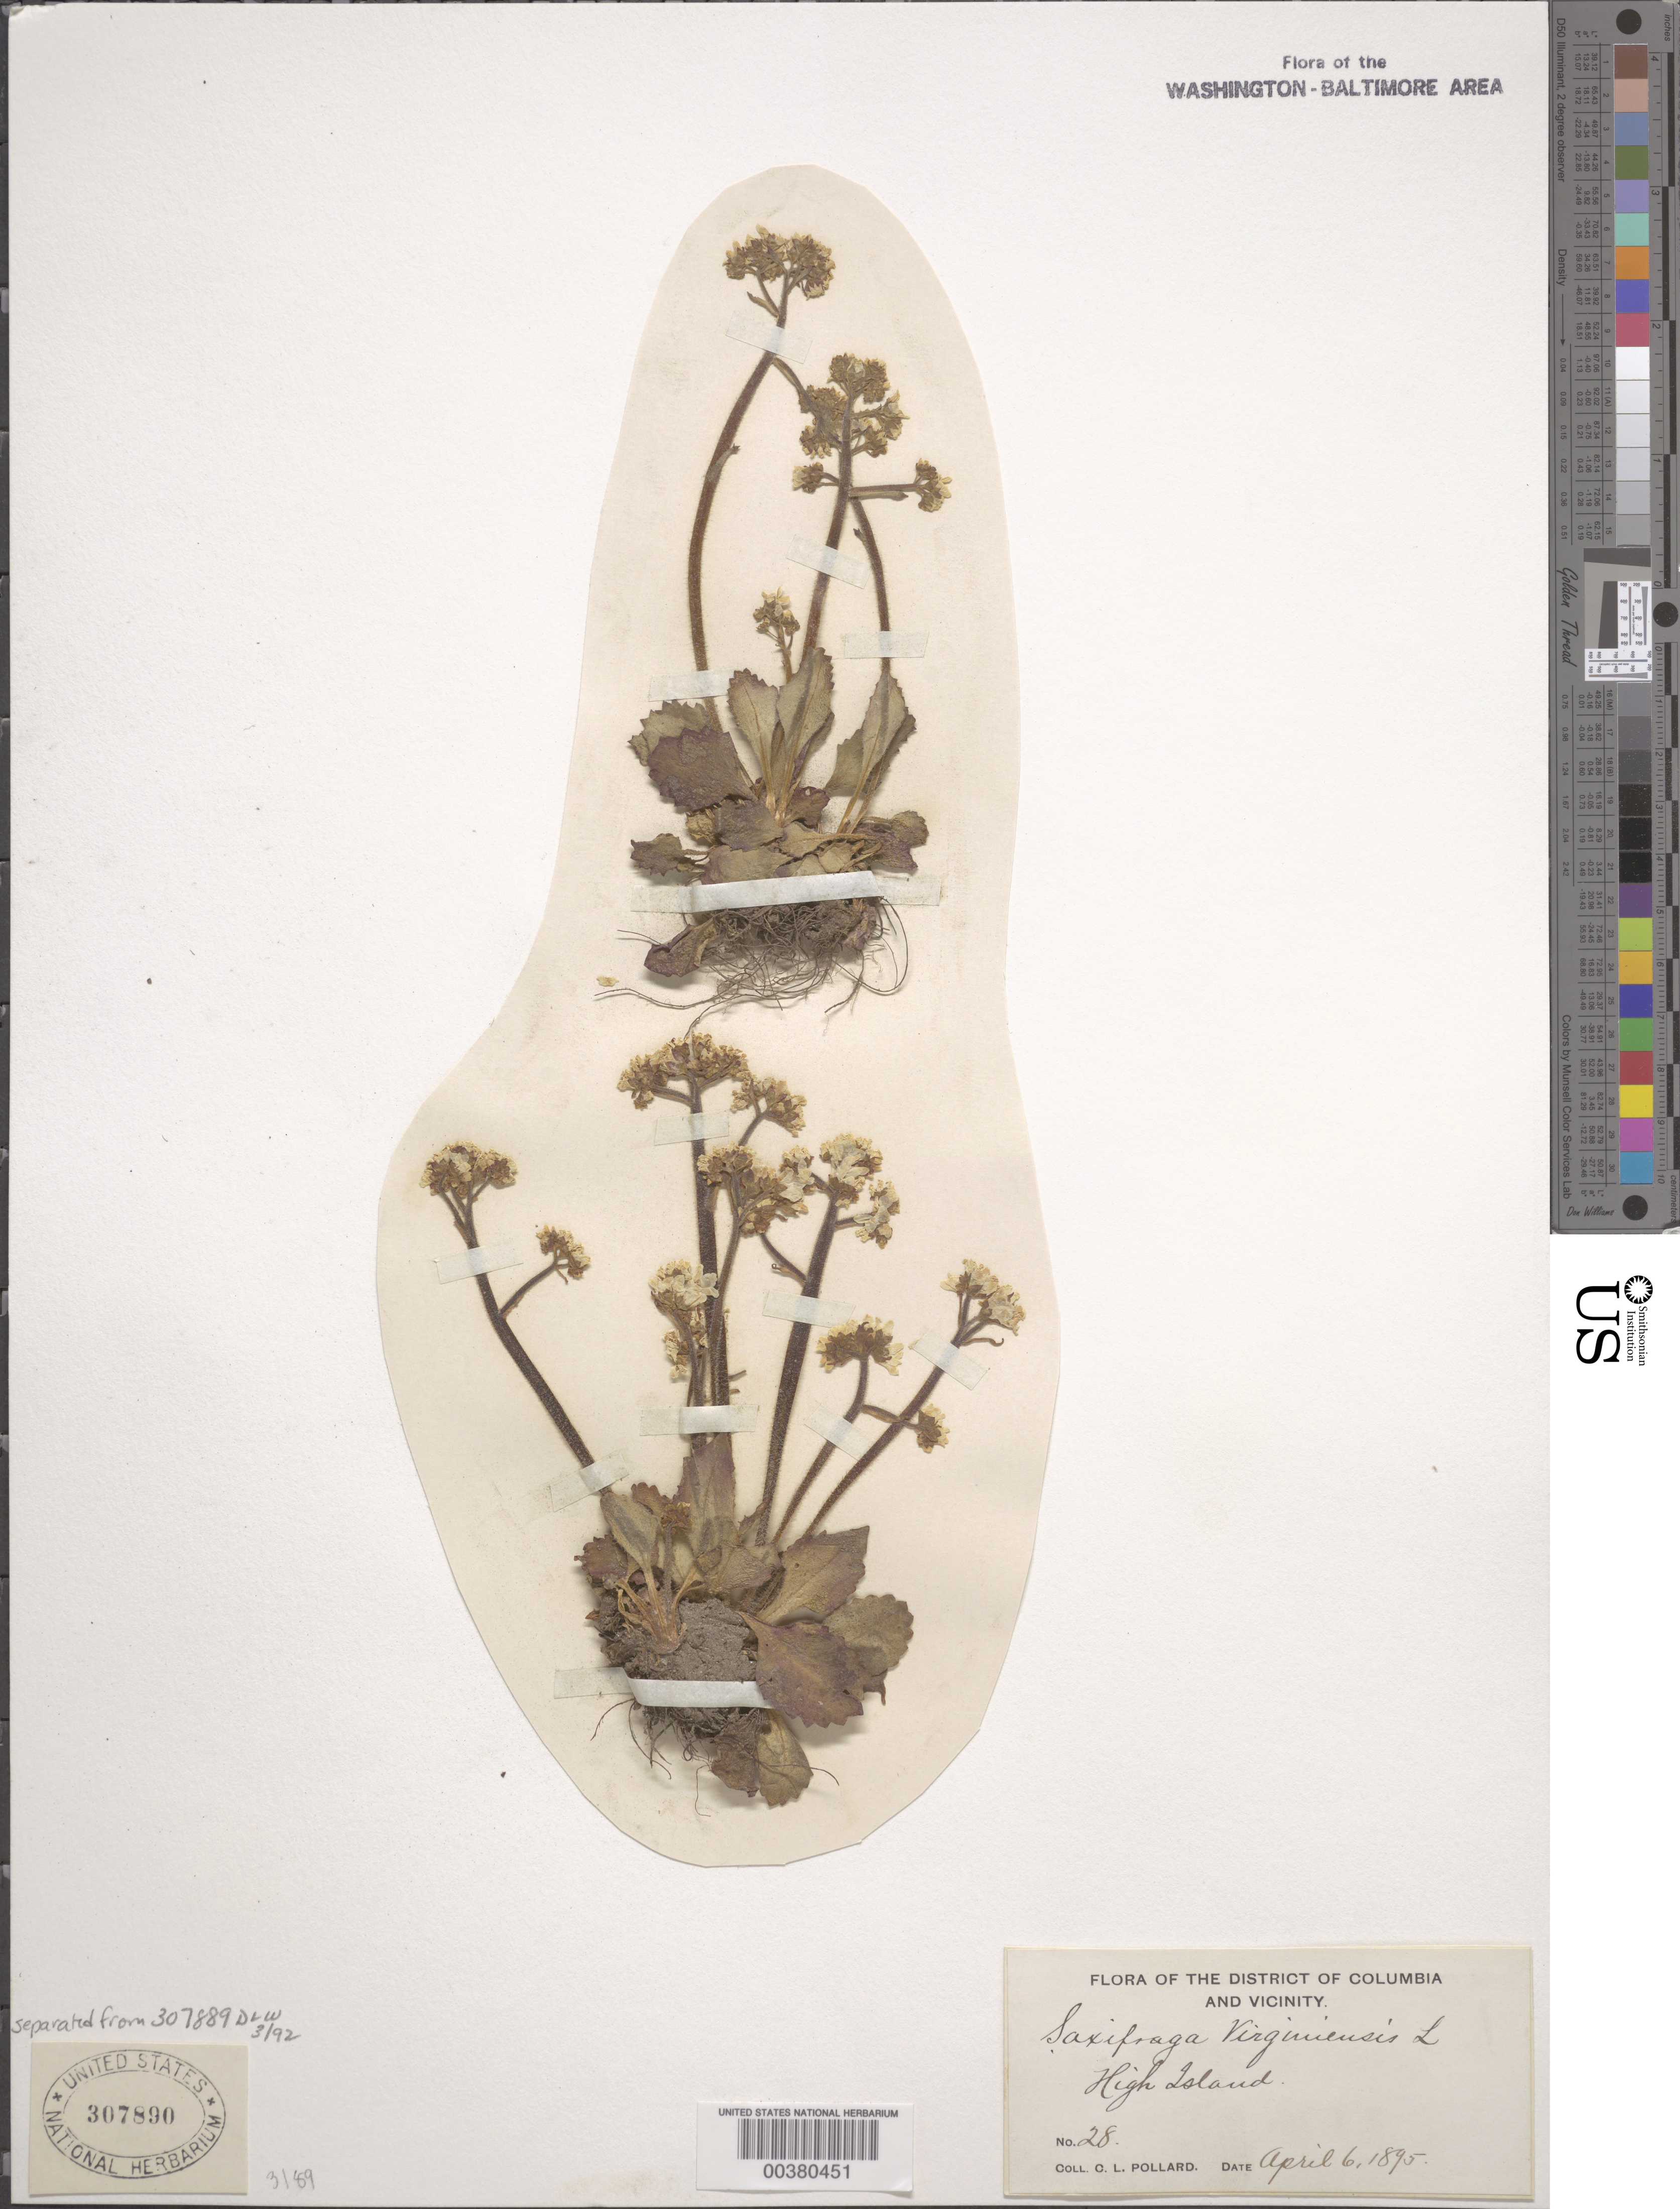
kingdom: Plantae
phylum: Tracheophyta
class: Magnoliopsida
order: Saxifragales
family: Saxifragaceae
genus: Micranthes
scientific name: Micranthes virginiensis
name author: (Michx.) Small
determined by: Strong, Mark T., (BOT), Smithsonian Institution - National Museum of Natural History (UNITED STATES)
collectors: C. L. Pollard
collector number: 28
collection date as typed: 06 Apr 1895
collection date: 1895-04-06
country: United States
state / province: Maryland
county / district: Montgomery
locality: High Island C. & O. Canal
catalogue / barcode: US 307890